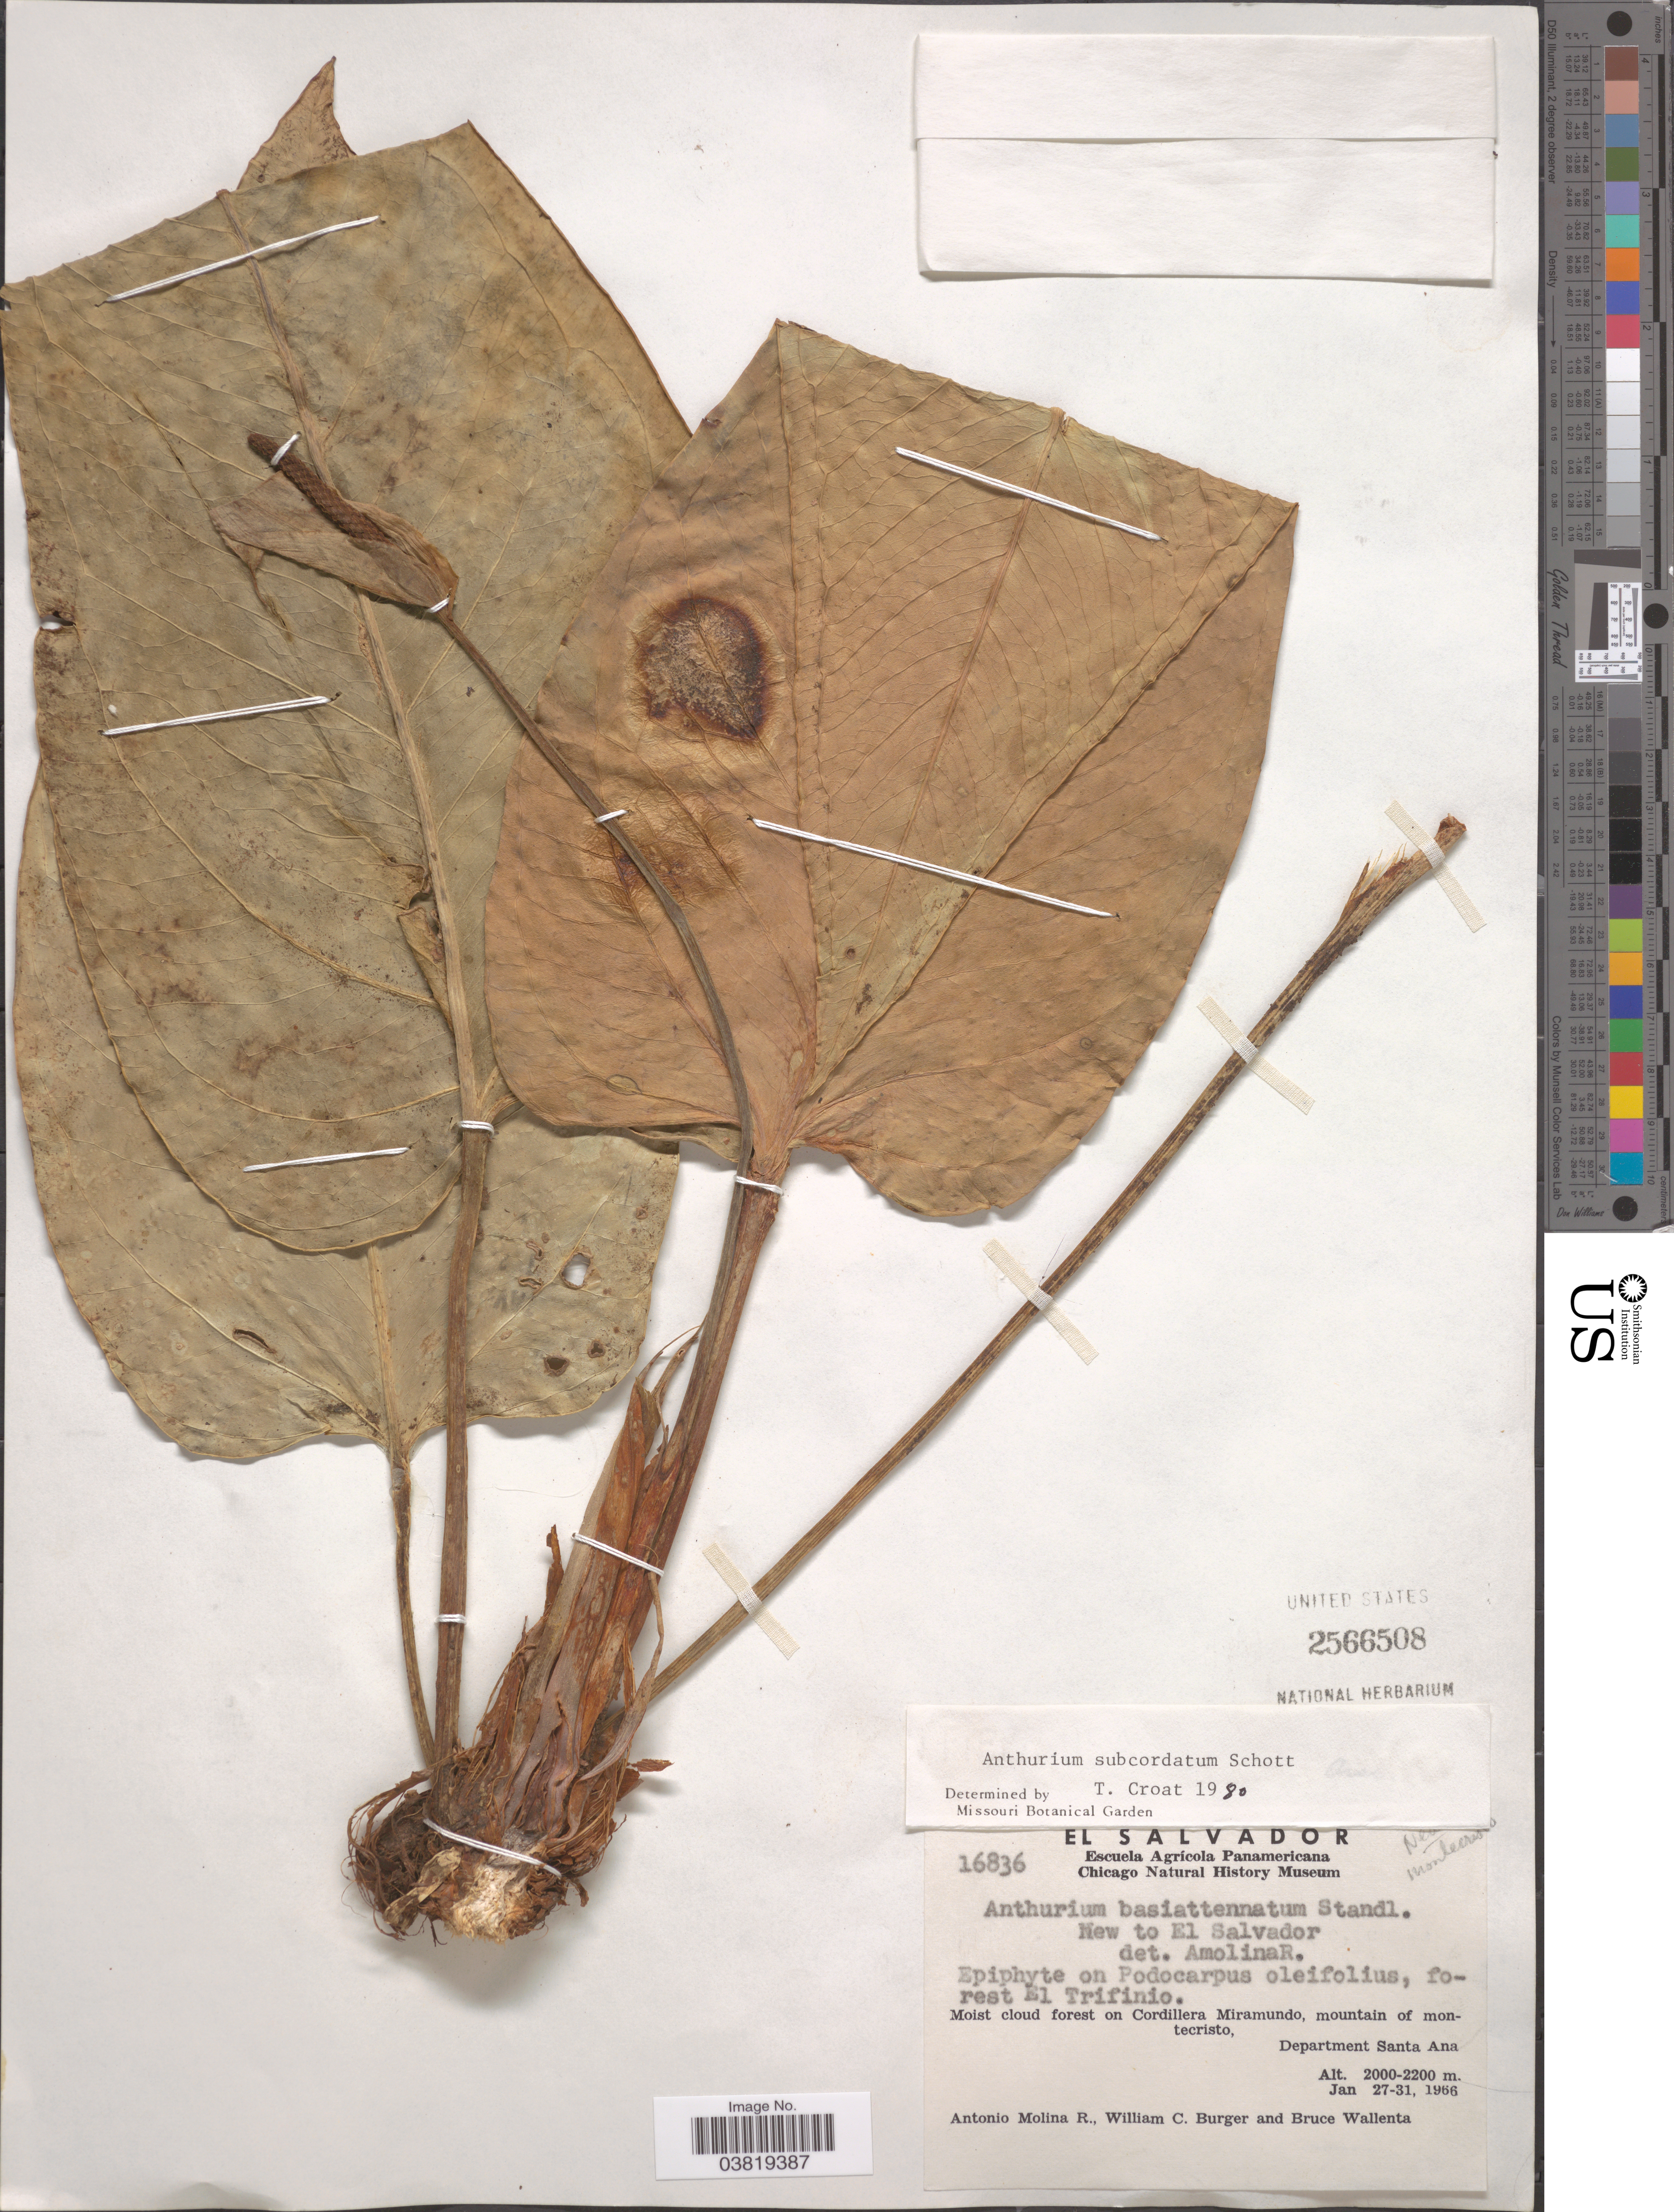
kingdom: Plantae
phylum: Tracheophyta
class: Liliopsida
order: Alismatales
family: Araceae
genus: Anthurium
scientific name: Anthurium subcordatum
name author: Schott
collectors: A. Molina R., W. Burger & B. Wallenta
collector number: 16836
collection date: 1966-01-27/1966-01-31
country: El Salvador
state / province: Santa Ana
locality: Forest El Trifinio. On Cordillera Miramundo, mountain of montecristo, Department Santa Ana.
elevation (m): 2000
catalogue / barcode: US 2566508